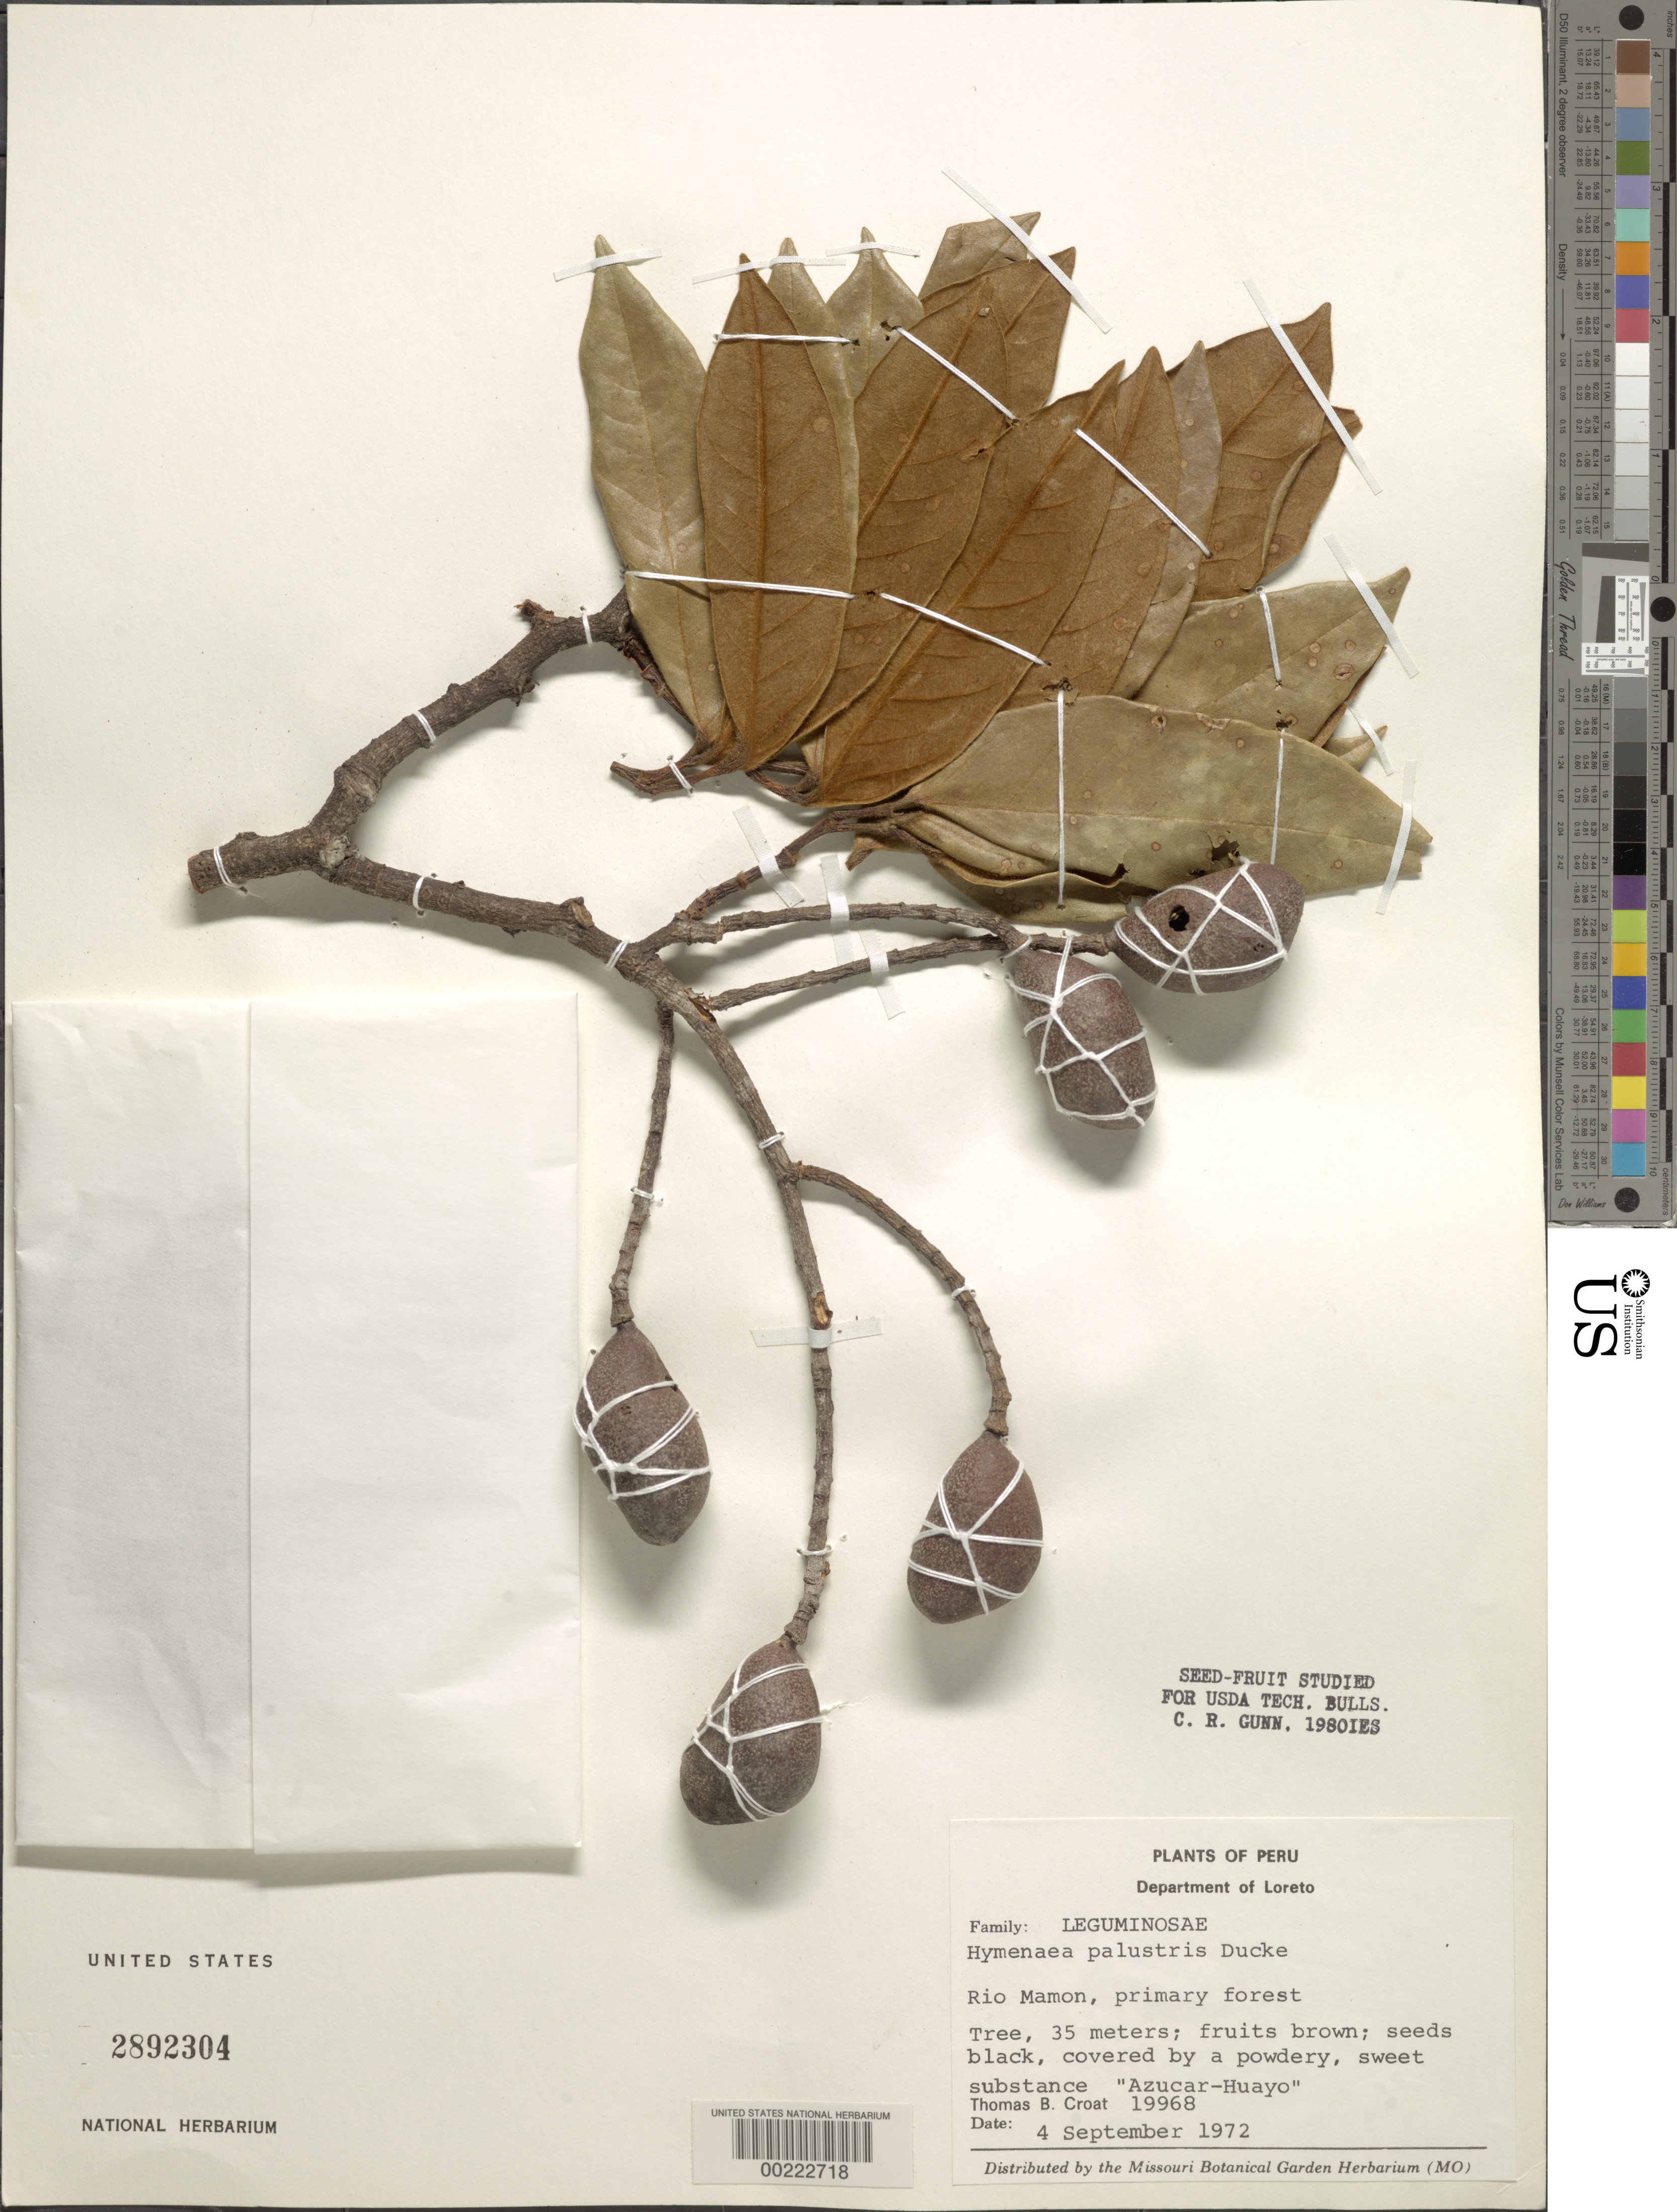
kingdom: Plantae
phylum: Tracheophyta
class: Magnoliopsida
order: Fabales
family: Fabaceae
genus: Hymenaea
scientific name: Hymenaea oblongifolia var. palustris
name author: (Ducke) Y.T. Lee & Langenh.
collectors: T. B. Croat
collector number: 19968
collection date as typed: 04 Sep 1972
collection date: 1972-09-04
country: Peru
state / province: Loreto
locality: Rio mamon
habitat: Primary forest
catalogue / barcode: US 2892304